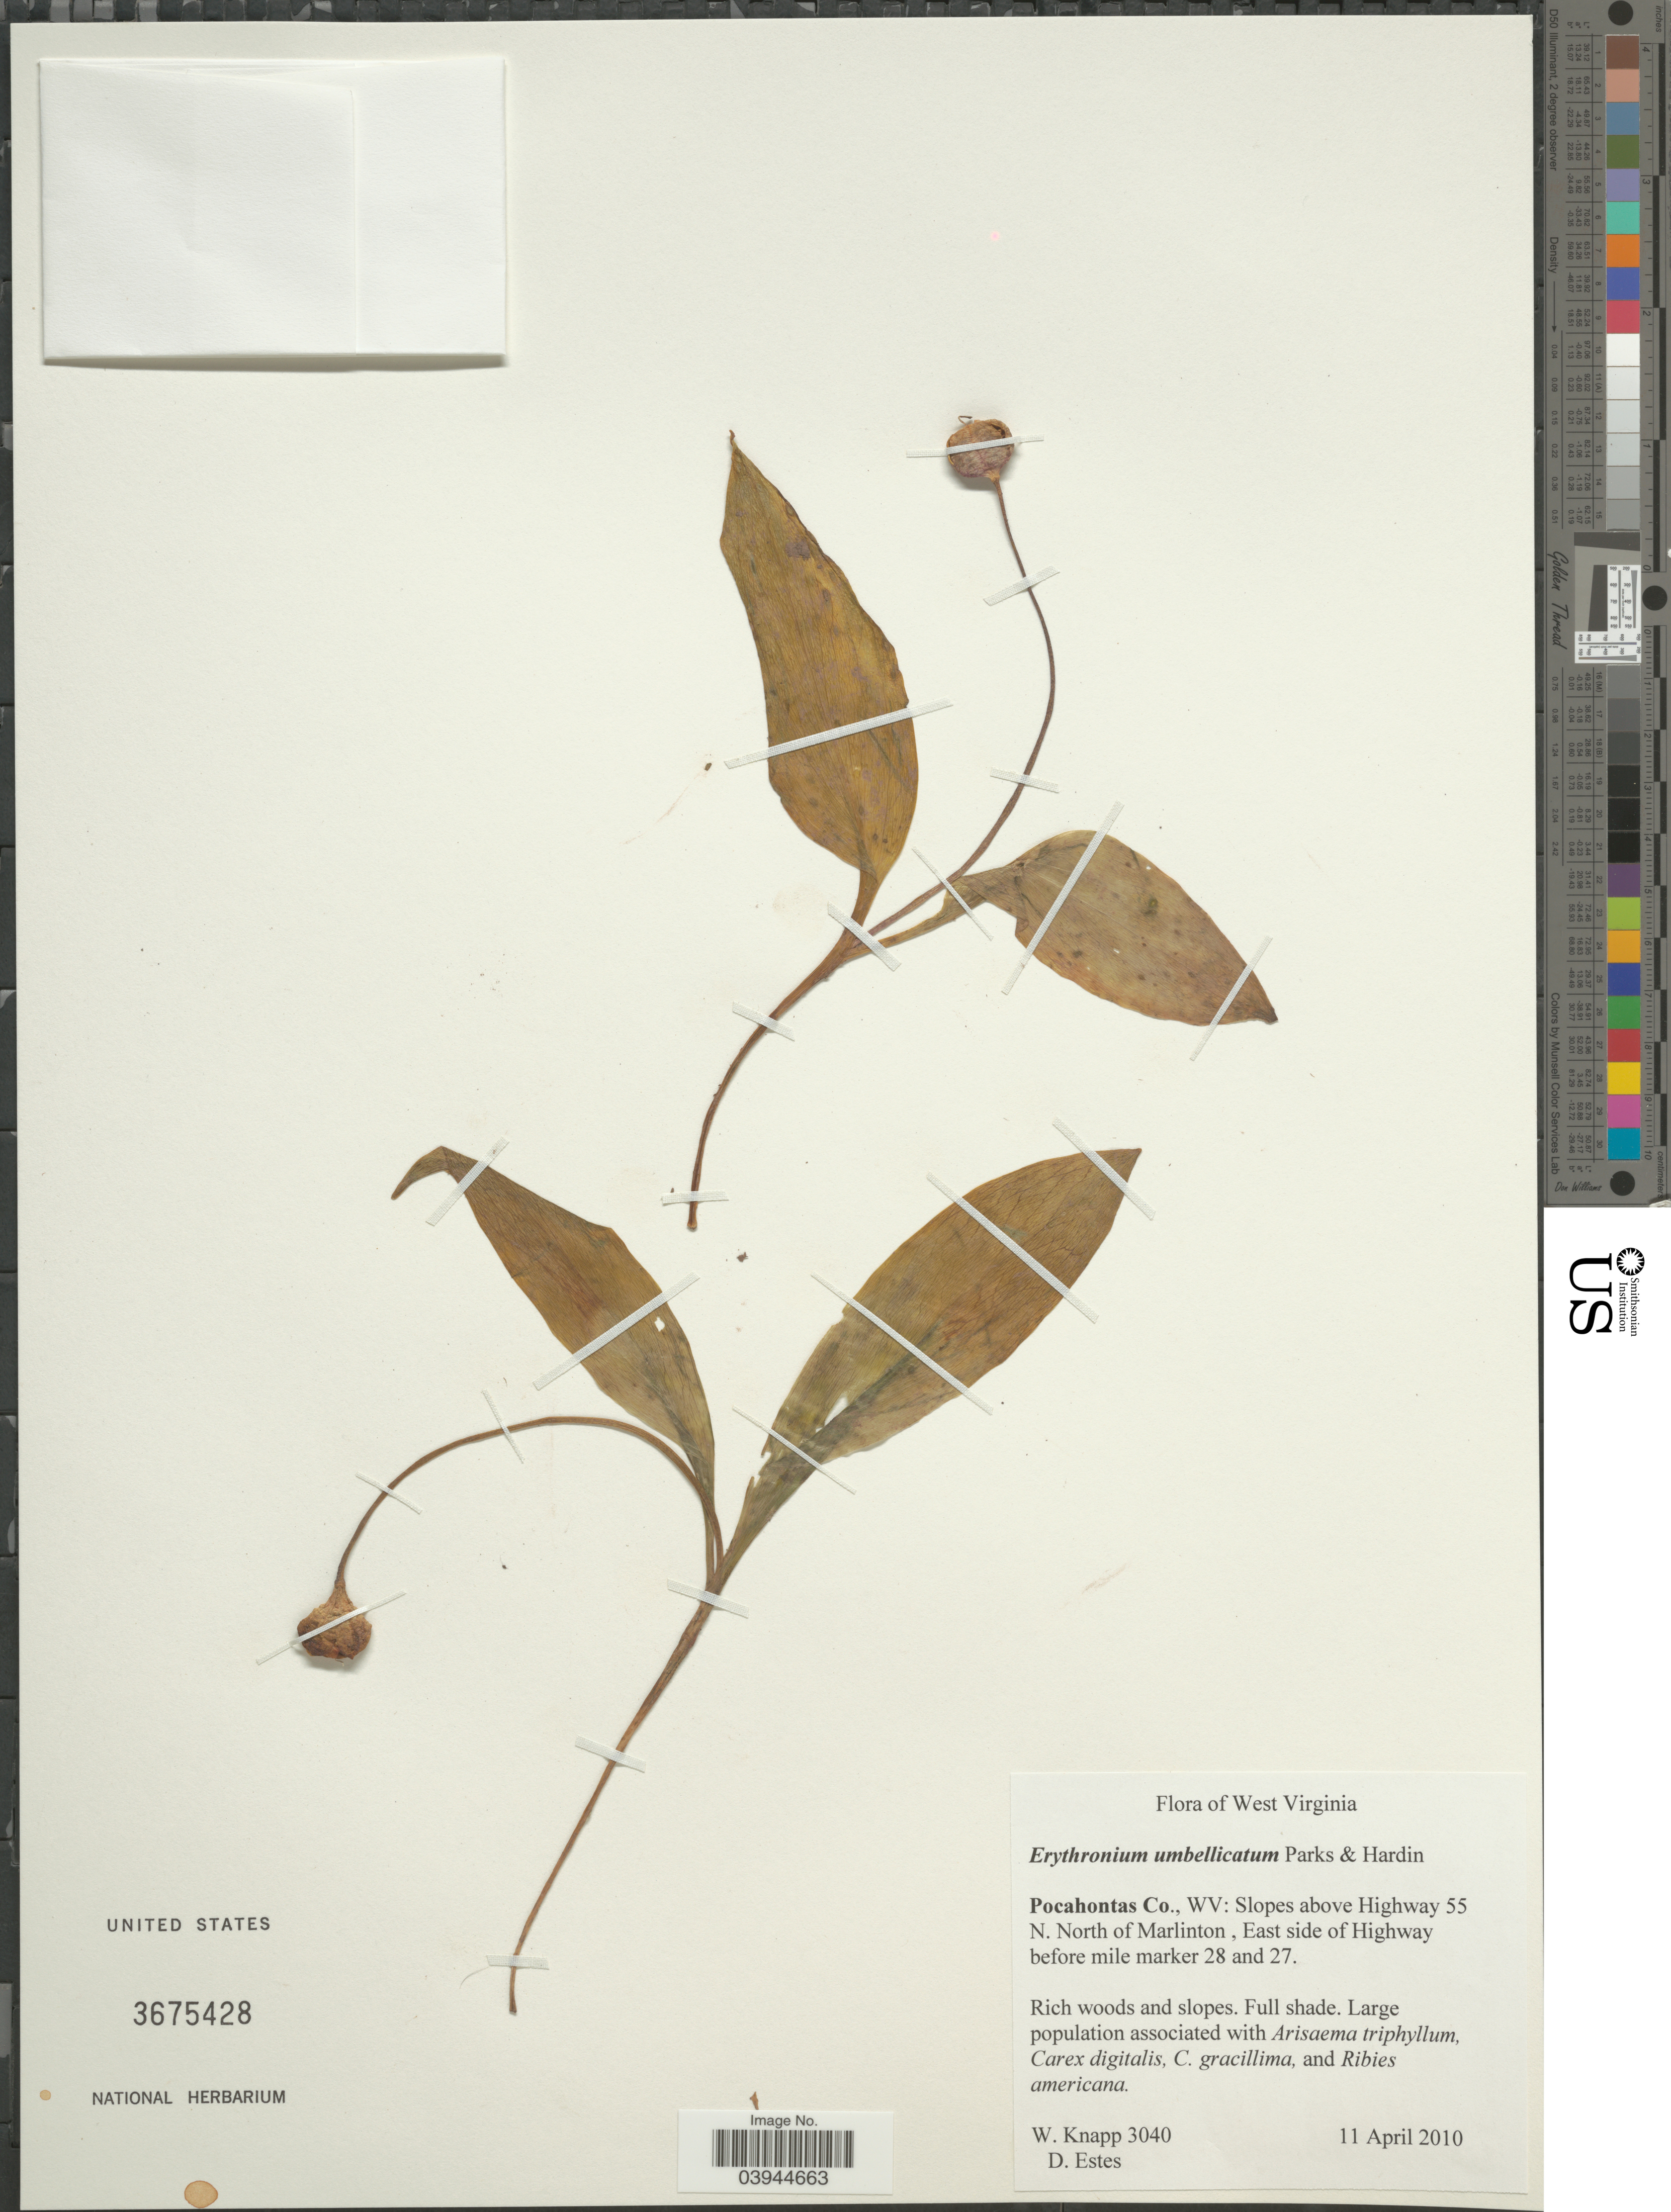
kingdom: Plantae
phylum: Tracheophyta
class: Liliopsida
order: Liliales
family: Liliaceae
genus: Erythronium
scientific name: Erythronium umbilicatum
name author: C.R. Parks & Hardin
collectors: W. Knapp & D. Estes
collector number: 3040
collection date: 2010-04-11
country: United States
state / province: West Virginia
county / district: Pocahontas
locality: Pocahontas Co., WV: Slopes above Highway 55 N. North of Marlinton, East side of Highway before mile marker 28 and 27.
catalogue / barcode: US 3675428